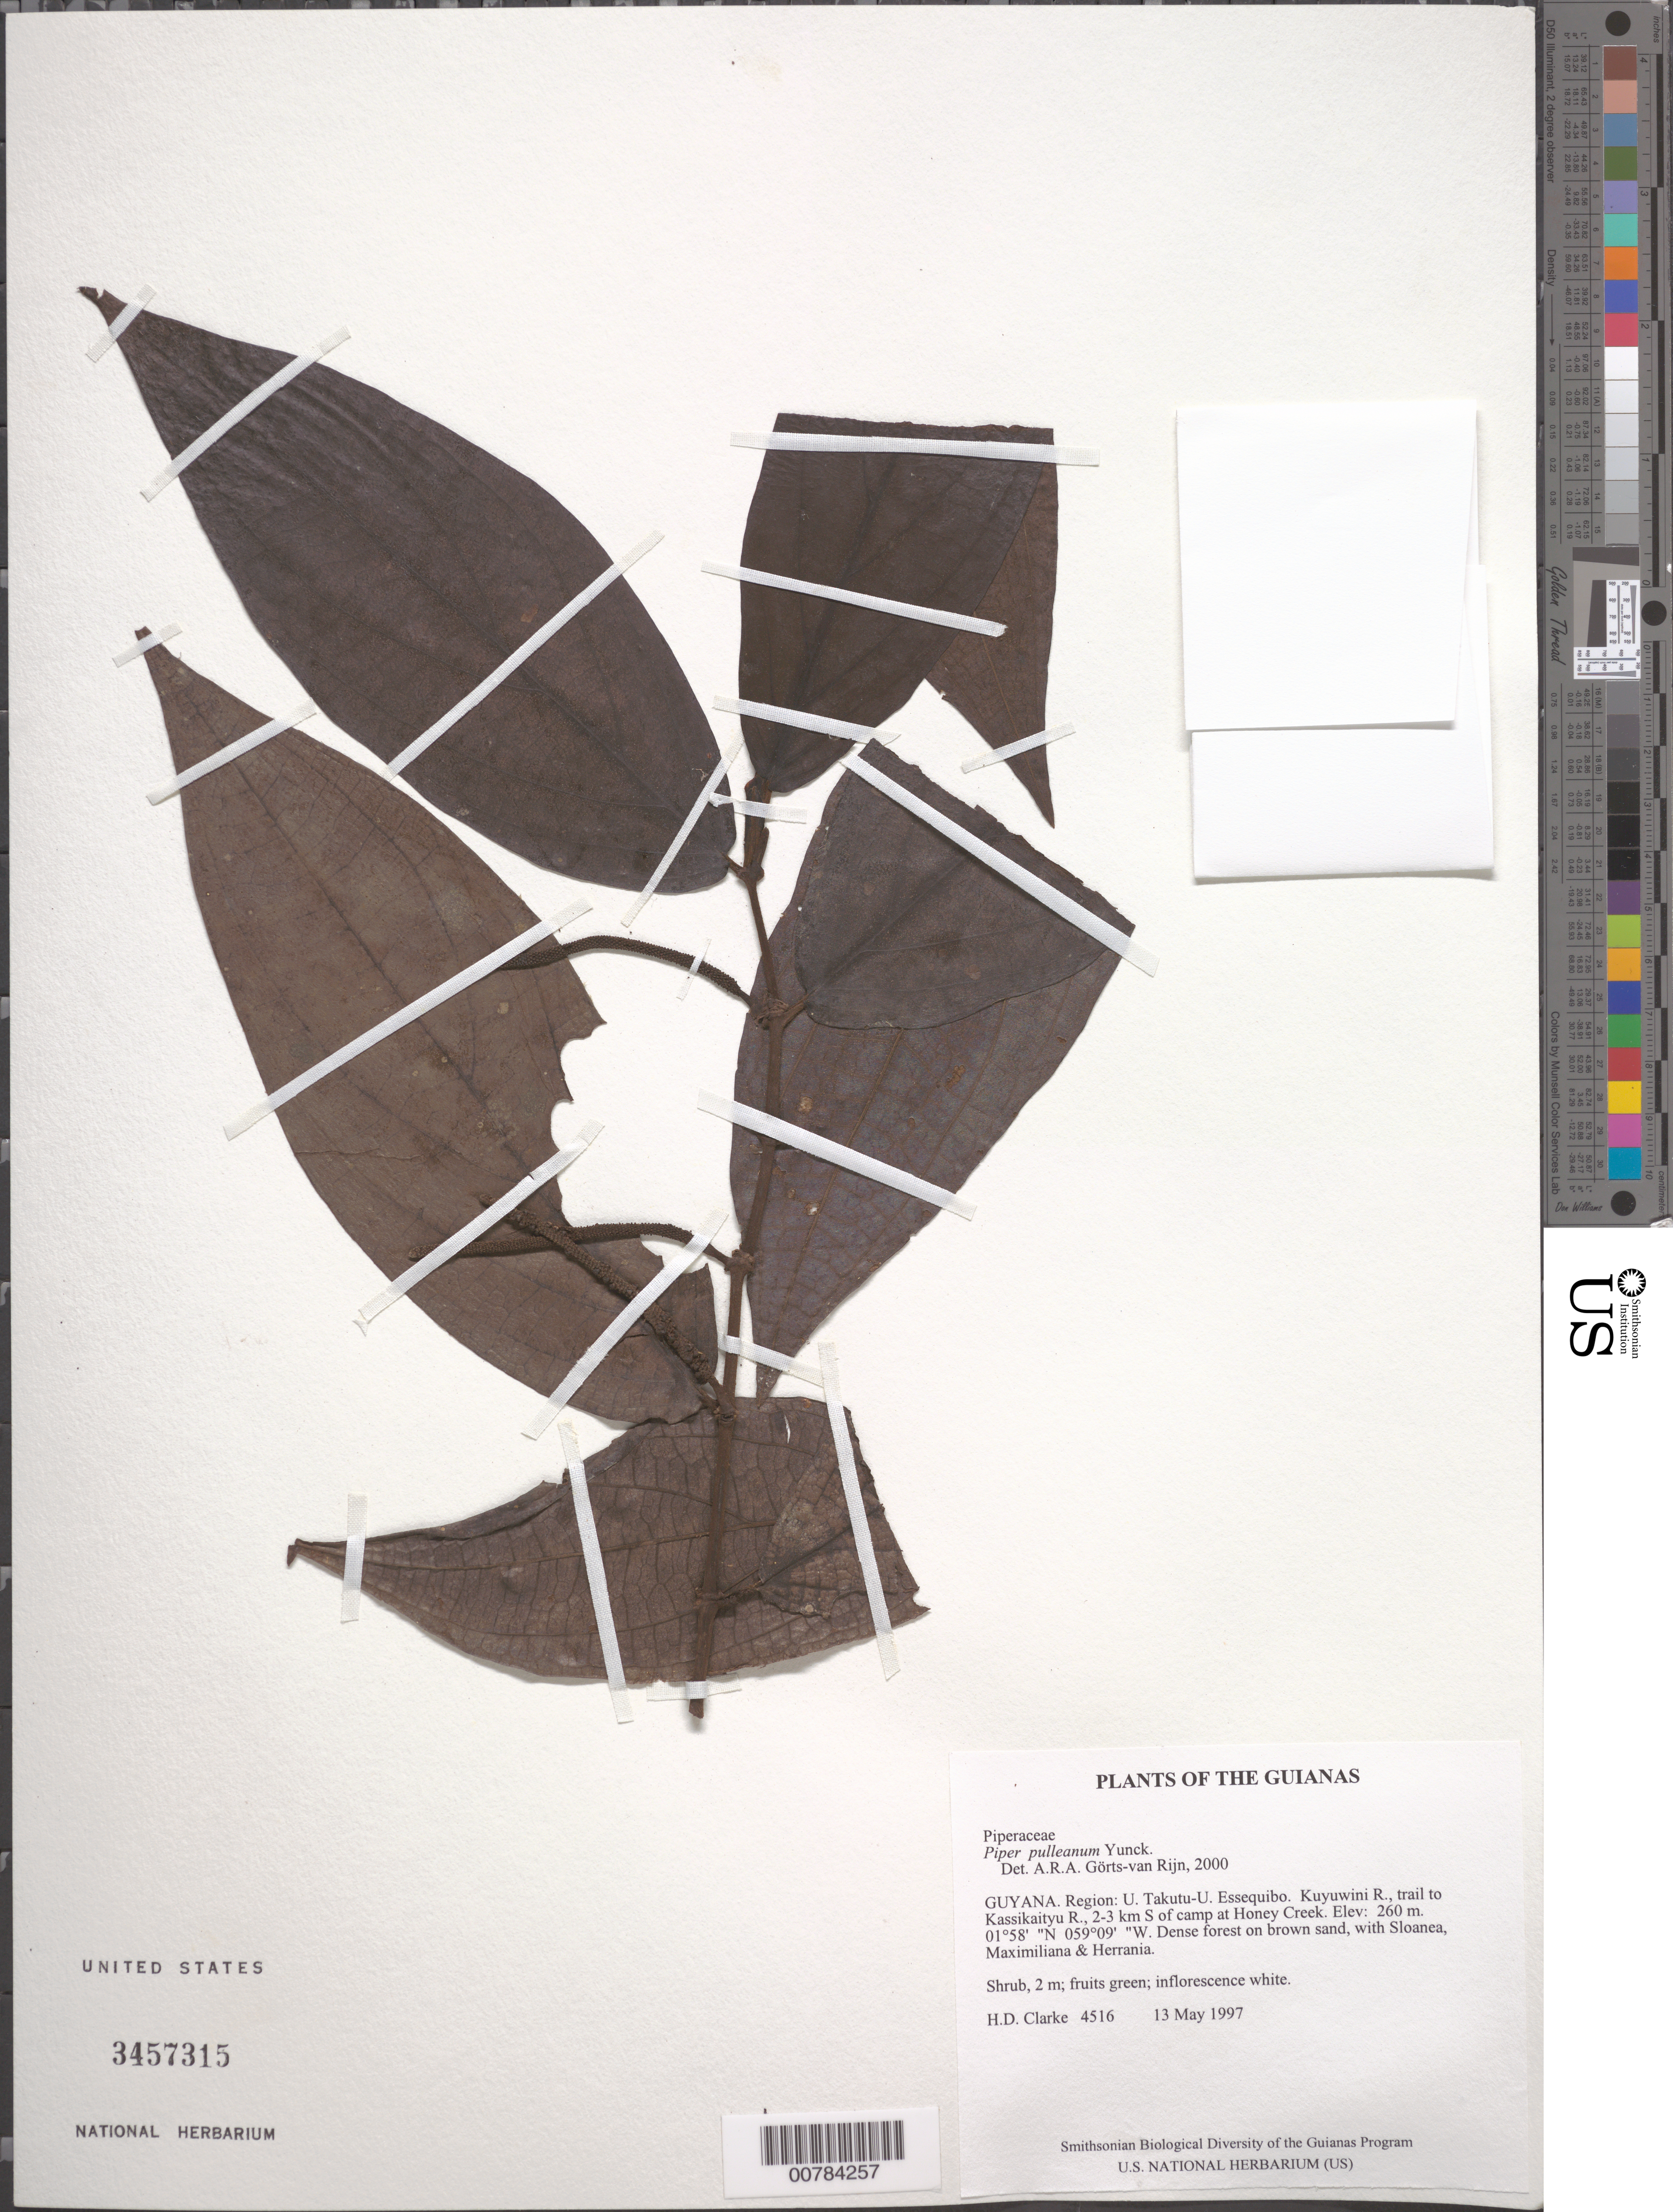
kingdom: Plantae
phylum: Tracheophyta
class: Magnoliopsida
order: Piperales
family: Piperaceae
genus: Piper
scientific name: Piper pulleanum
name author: Yunck.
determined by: Görts-van Rijn, A. R. A.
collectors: H. D. Clarke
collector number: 4516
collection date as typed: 13 May 1997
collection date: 1997-05-13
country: Guyana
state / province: U. Takutu-U. Essequibo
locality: Kuyuwini R., trail to Kassikaityu R., 2-3 km S of camp at Honey Creek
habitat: Dense forest on brown sand, with Sloanea, Maximiliana & Herrania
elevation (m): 260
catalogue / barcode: US 3457315